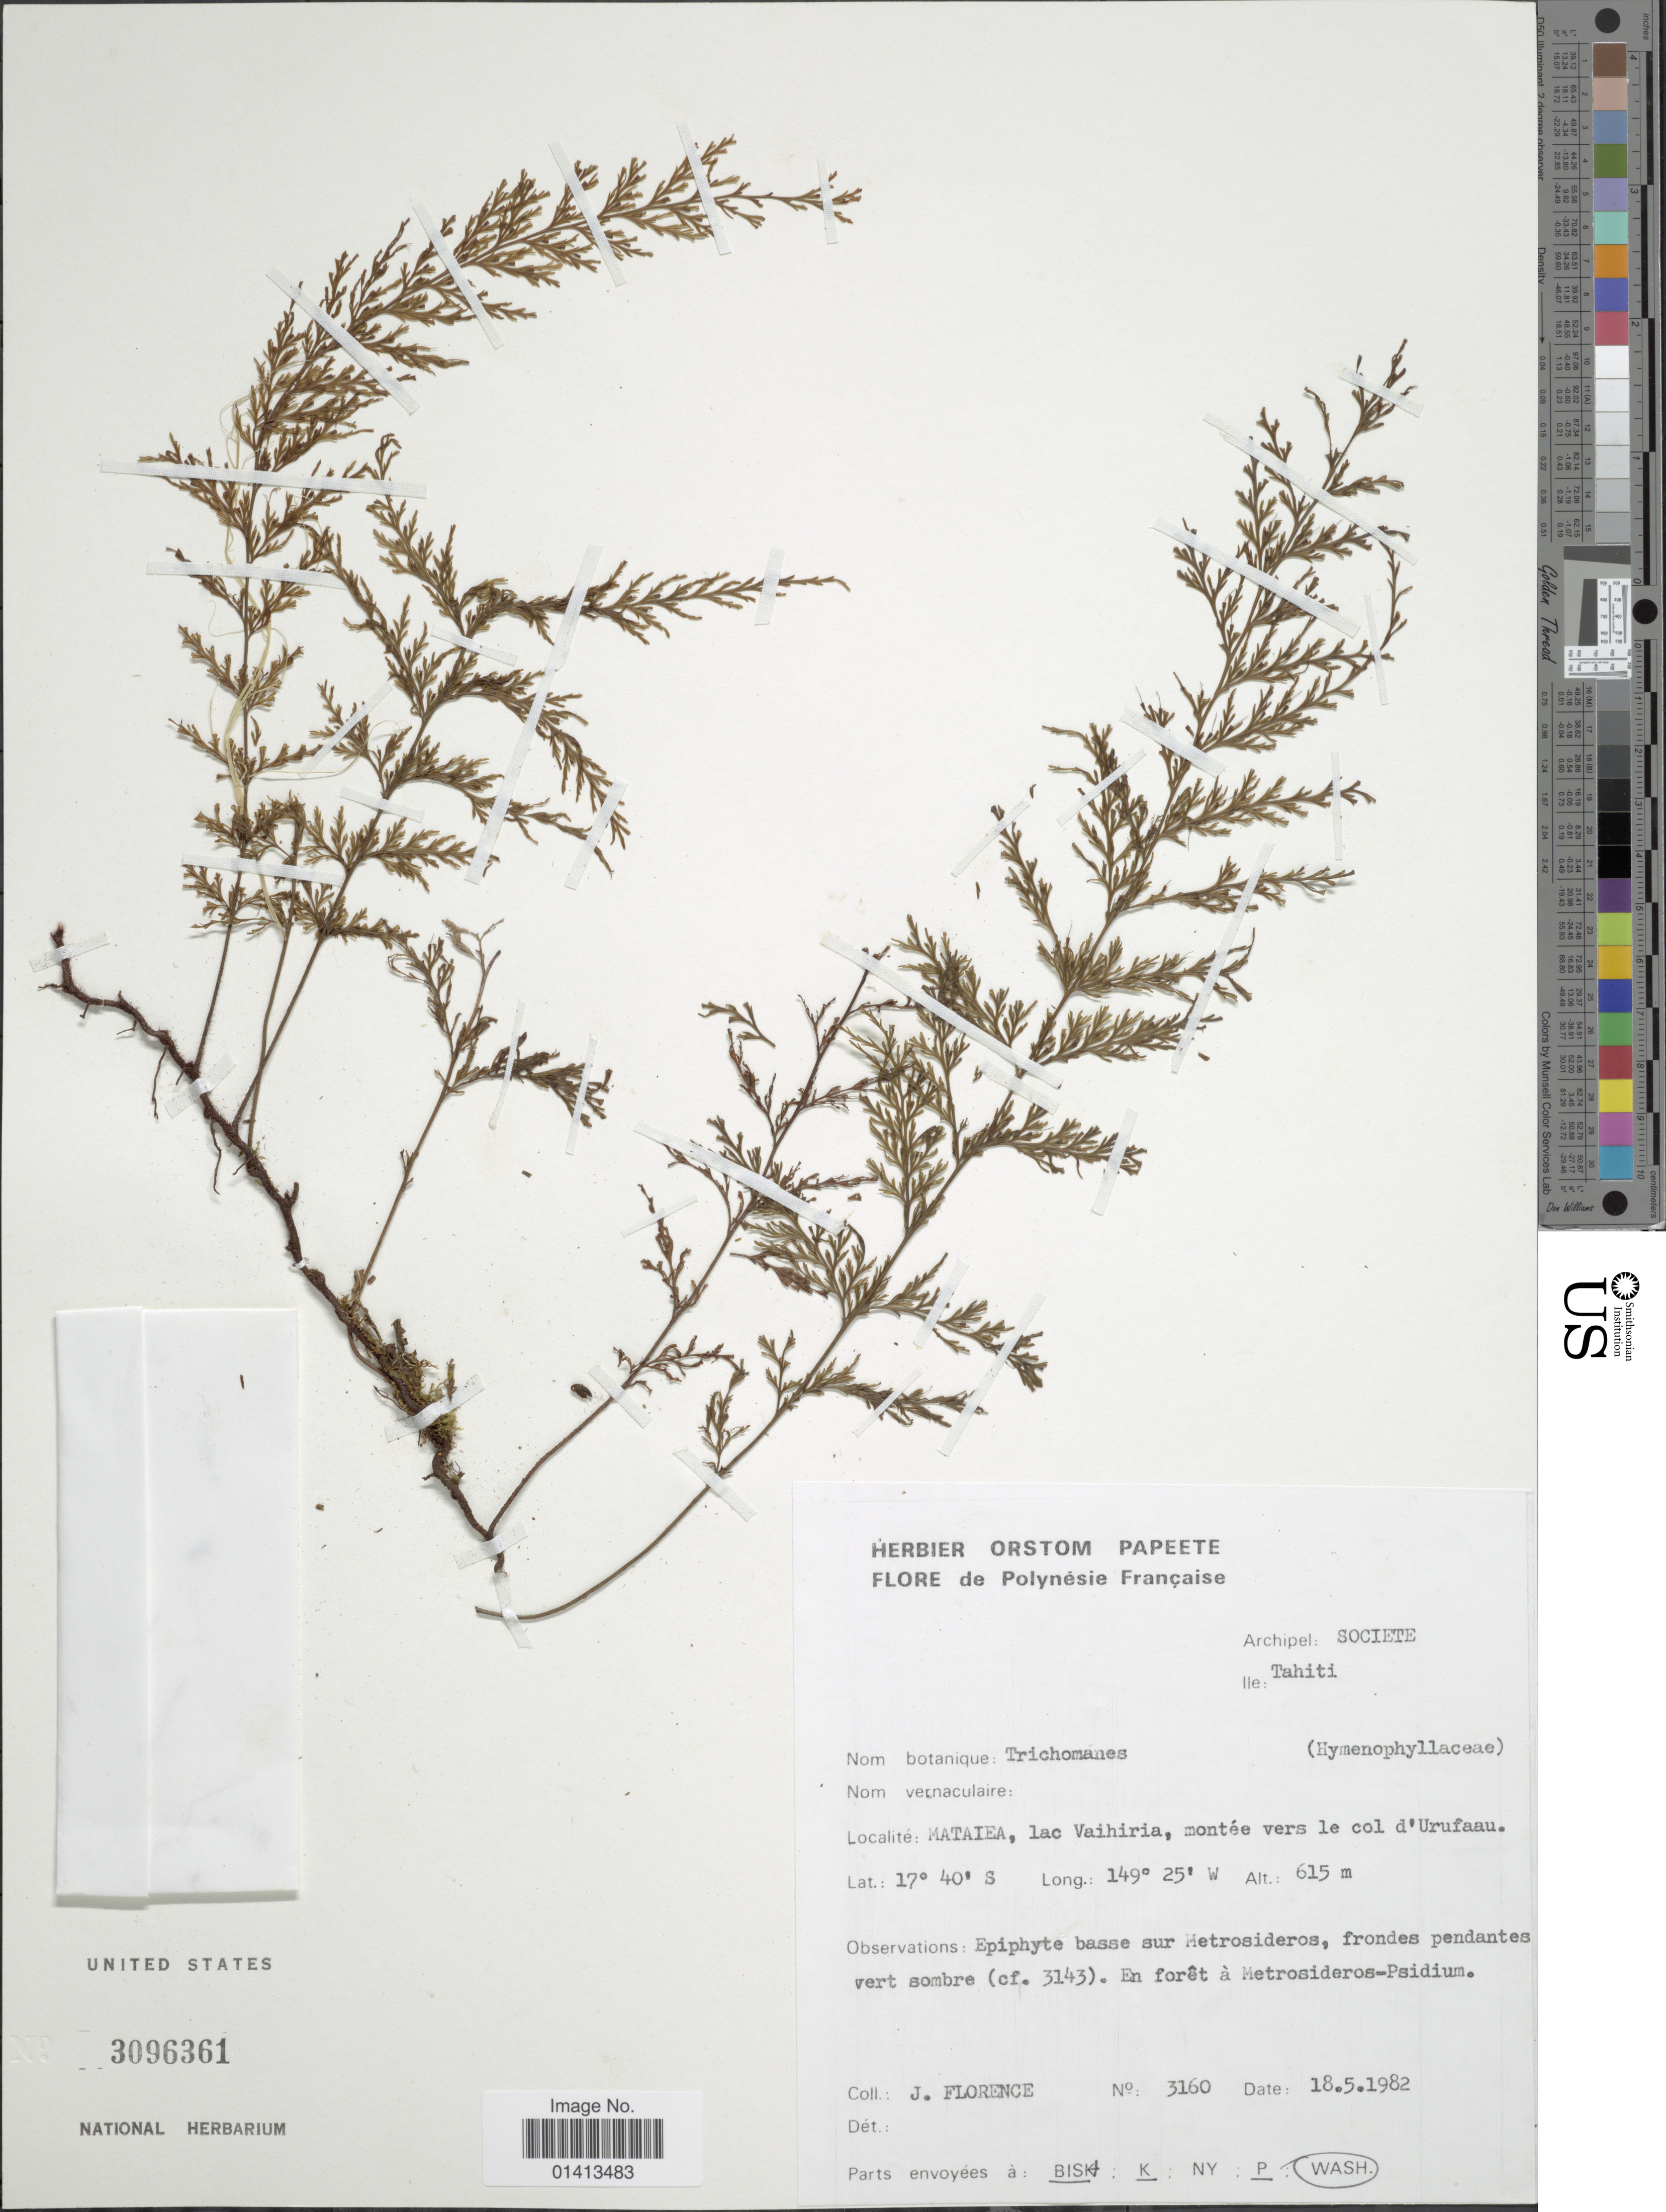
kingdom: Plantae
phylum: Tracheophyta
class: Polypodiopsida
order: Hymenophyllales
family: Hymenophyllaceae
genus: Abrodictyum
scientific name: Abrodictyum caudatum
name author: (Brack.) Ebihara & K. Iwats.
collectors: J. Florence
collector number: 3160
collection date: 1982-05-18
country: French Polynesia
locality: Archipel: Societe, Ile: Tahiti, Mataiea, lac Vaihiria, montée vers le col d'Urufaau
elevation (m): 615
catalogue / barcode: US 3096361